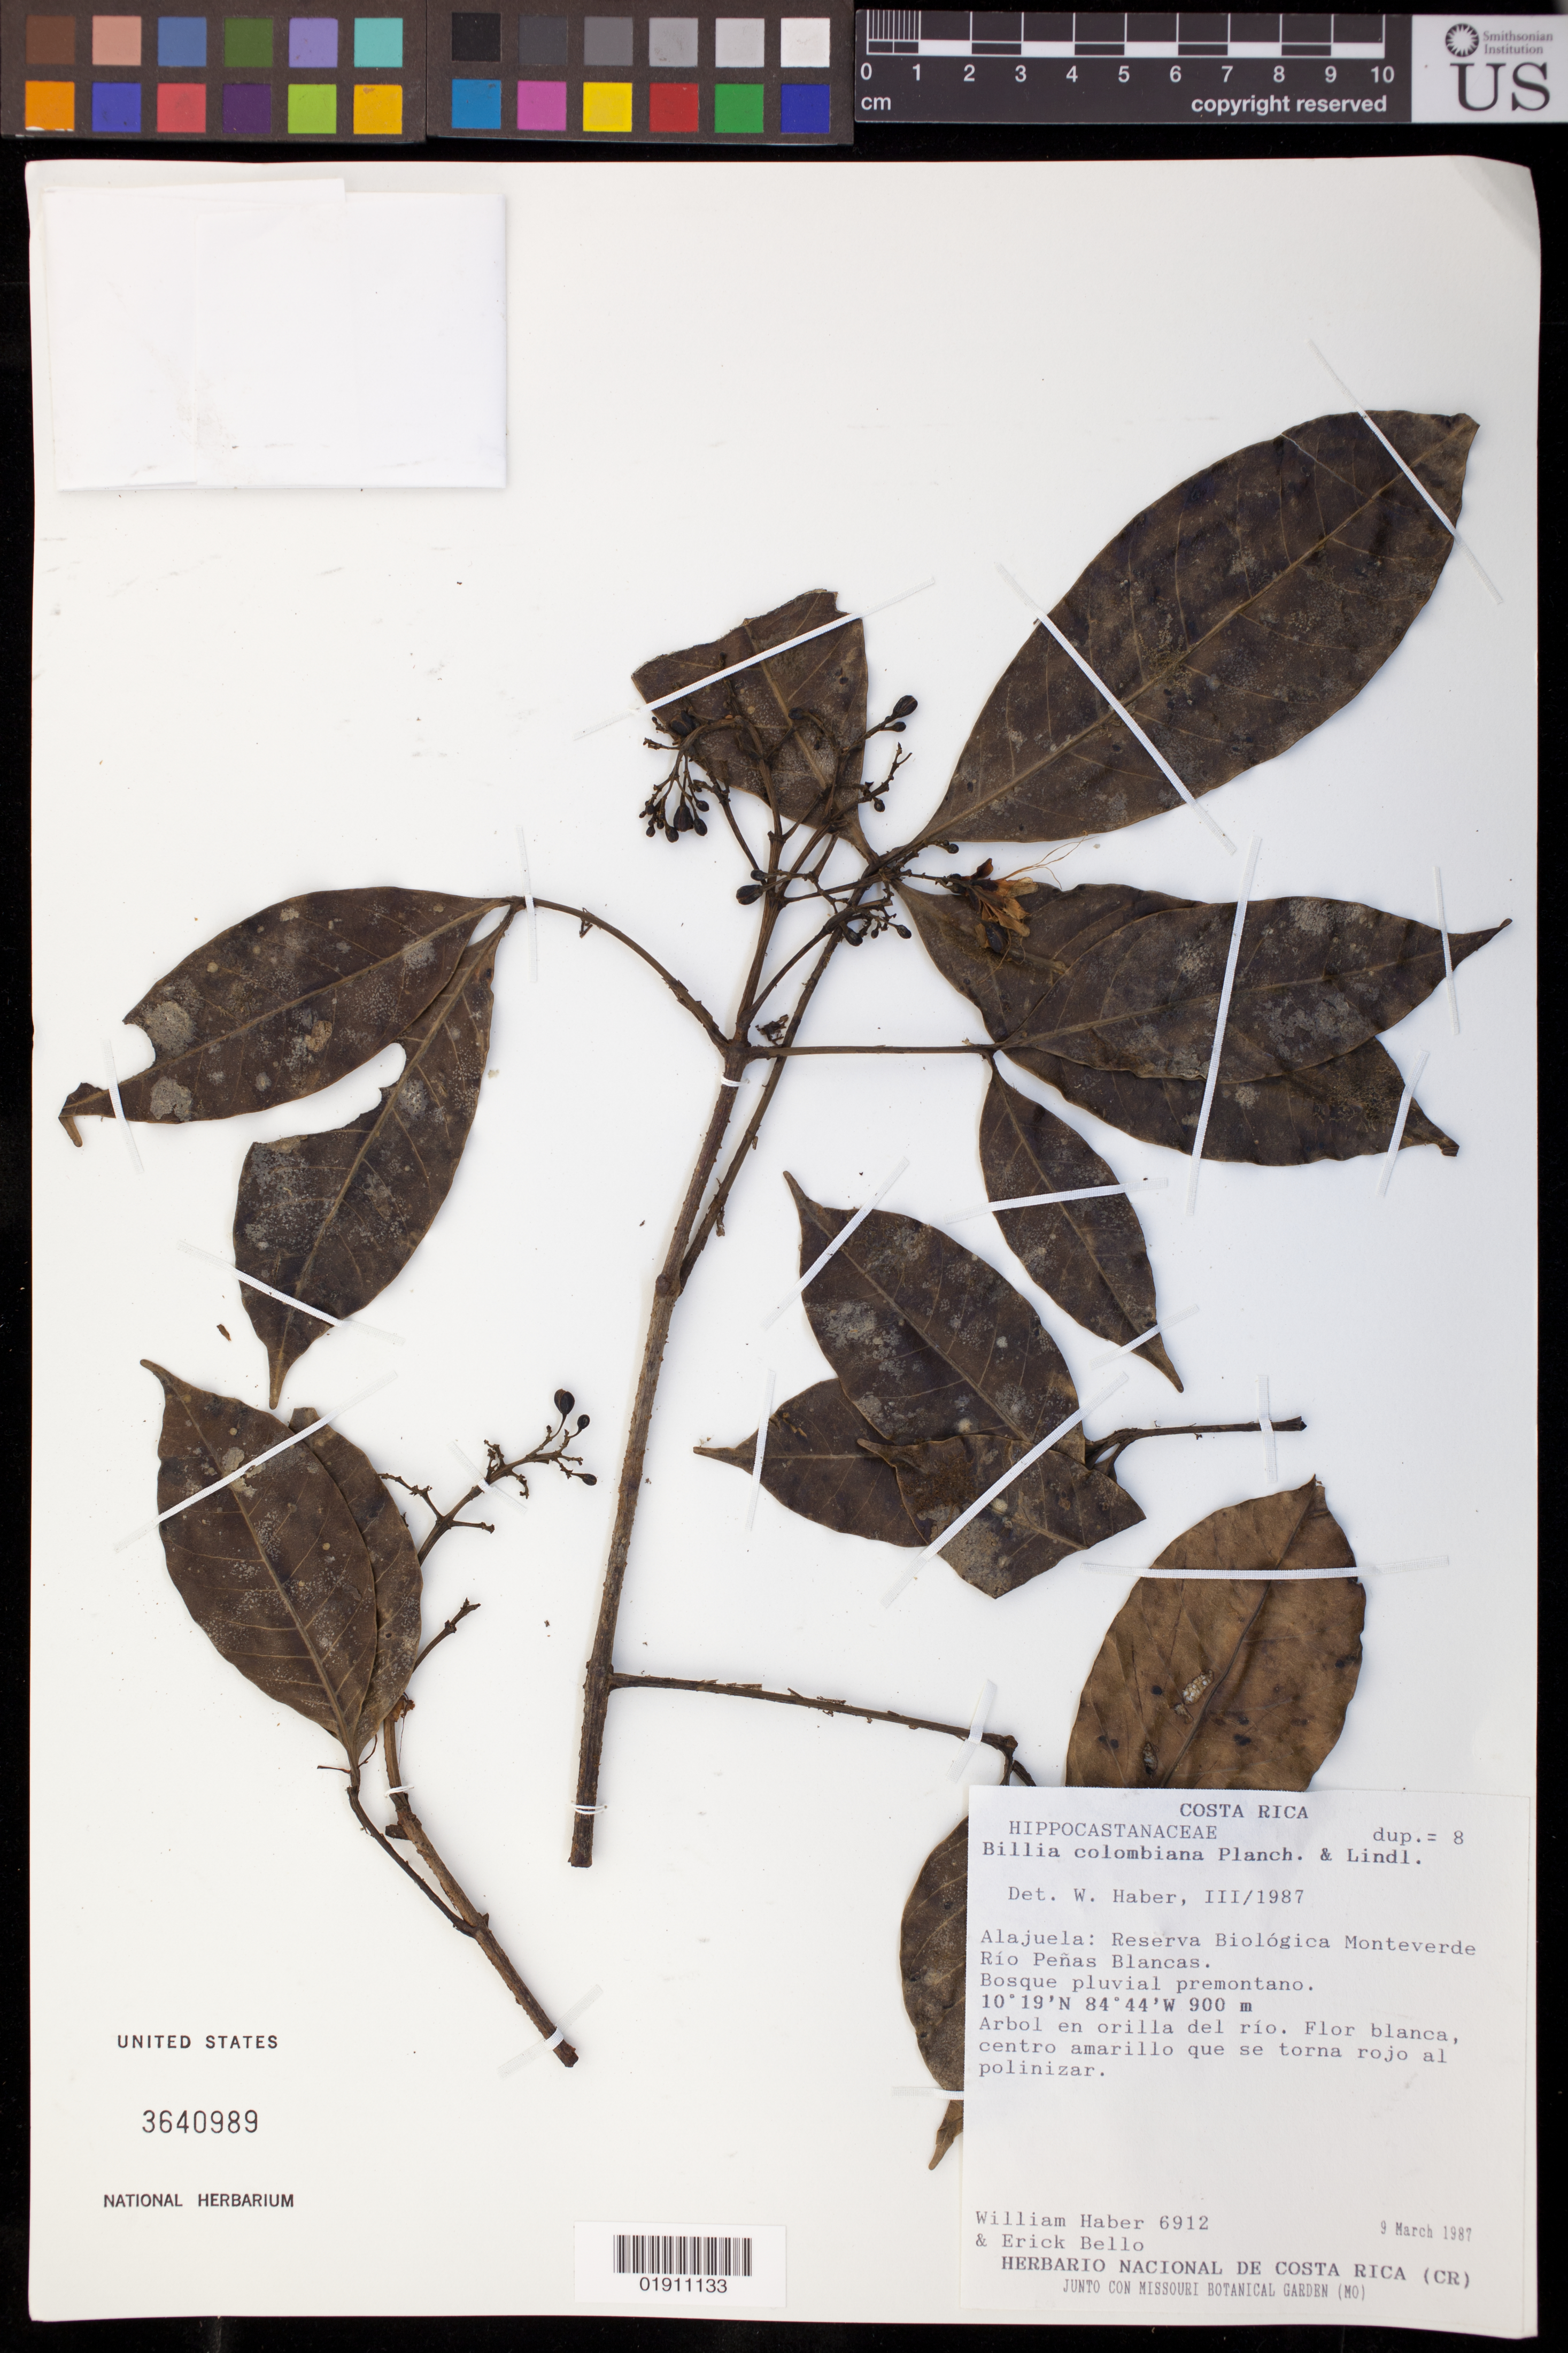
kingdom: Plantae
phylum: Tracheophyta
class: Magnoliopsida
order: Sapindales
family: Sapindaceae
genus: Billia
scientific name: Billia rosea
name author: (Planch. & Linden) C. Ulloa & P.M. Jørg.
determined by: Acevedo-Rodríguez, P., (BOT), Smithsonian Institution - National Museum of Natural History (UNITED STATES)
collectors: W. Haber & E. Bello C.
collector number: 6912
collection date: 1987-03-09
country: Costa Rica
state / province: Alajuela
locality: Reserva Biologica Monteverde Rio Penas Blancas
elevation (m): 900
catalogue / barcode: US 3640989